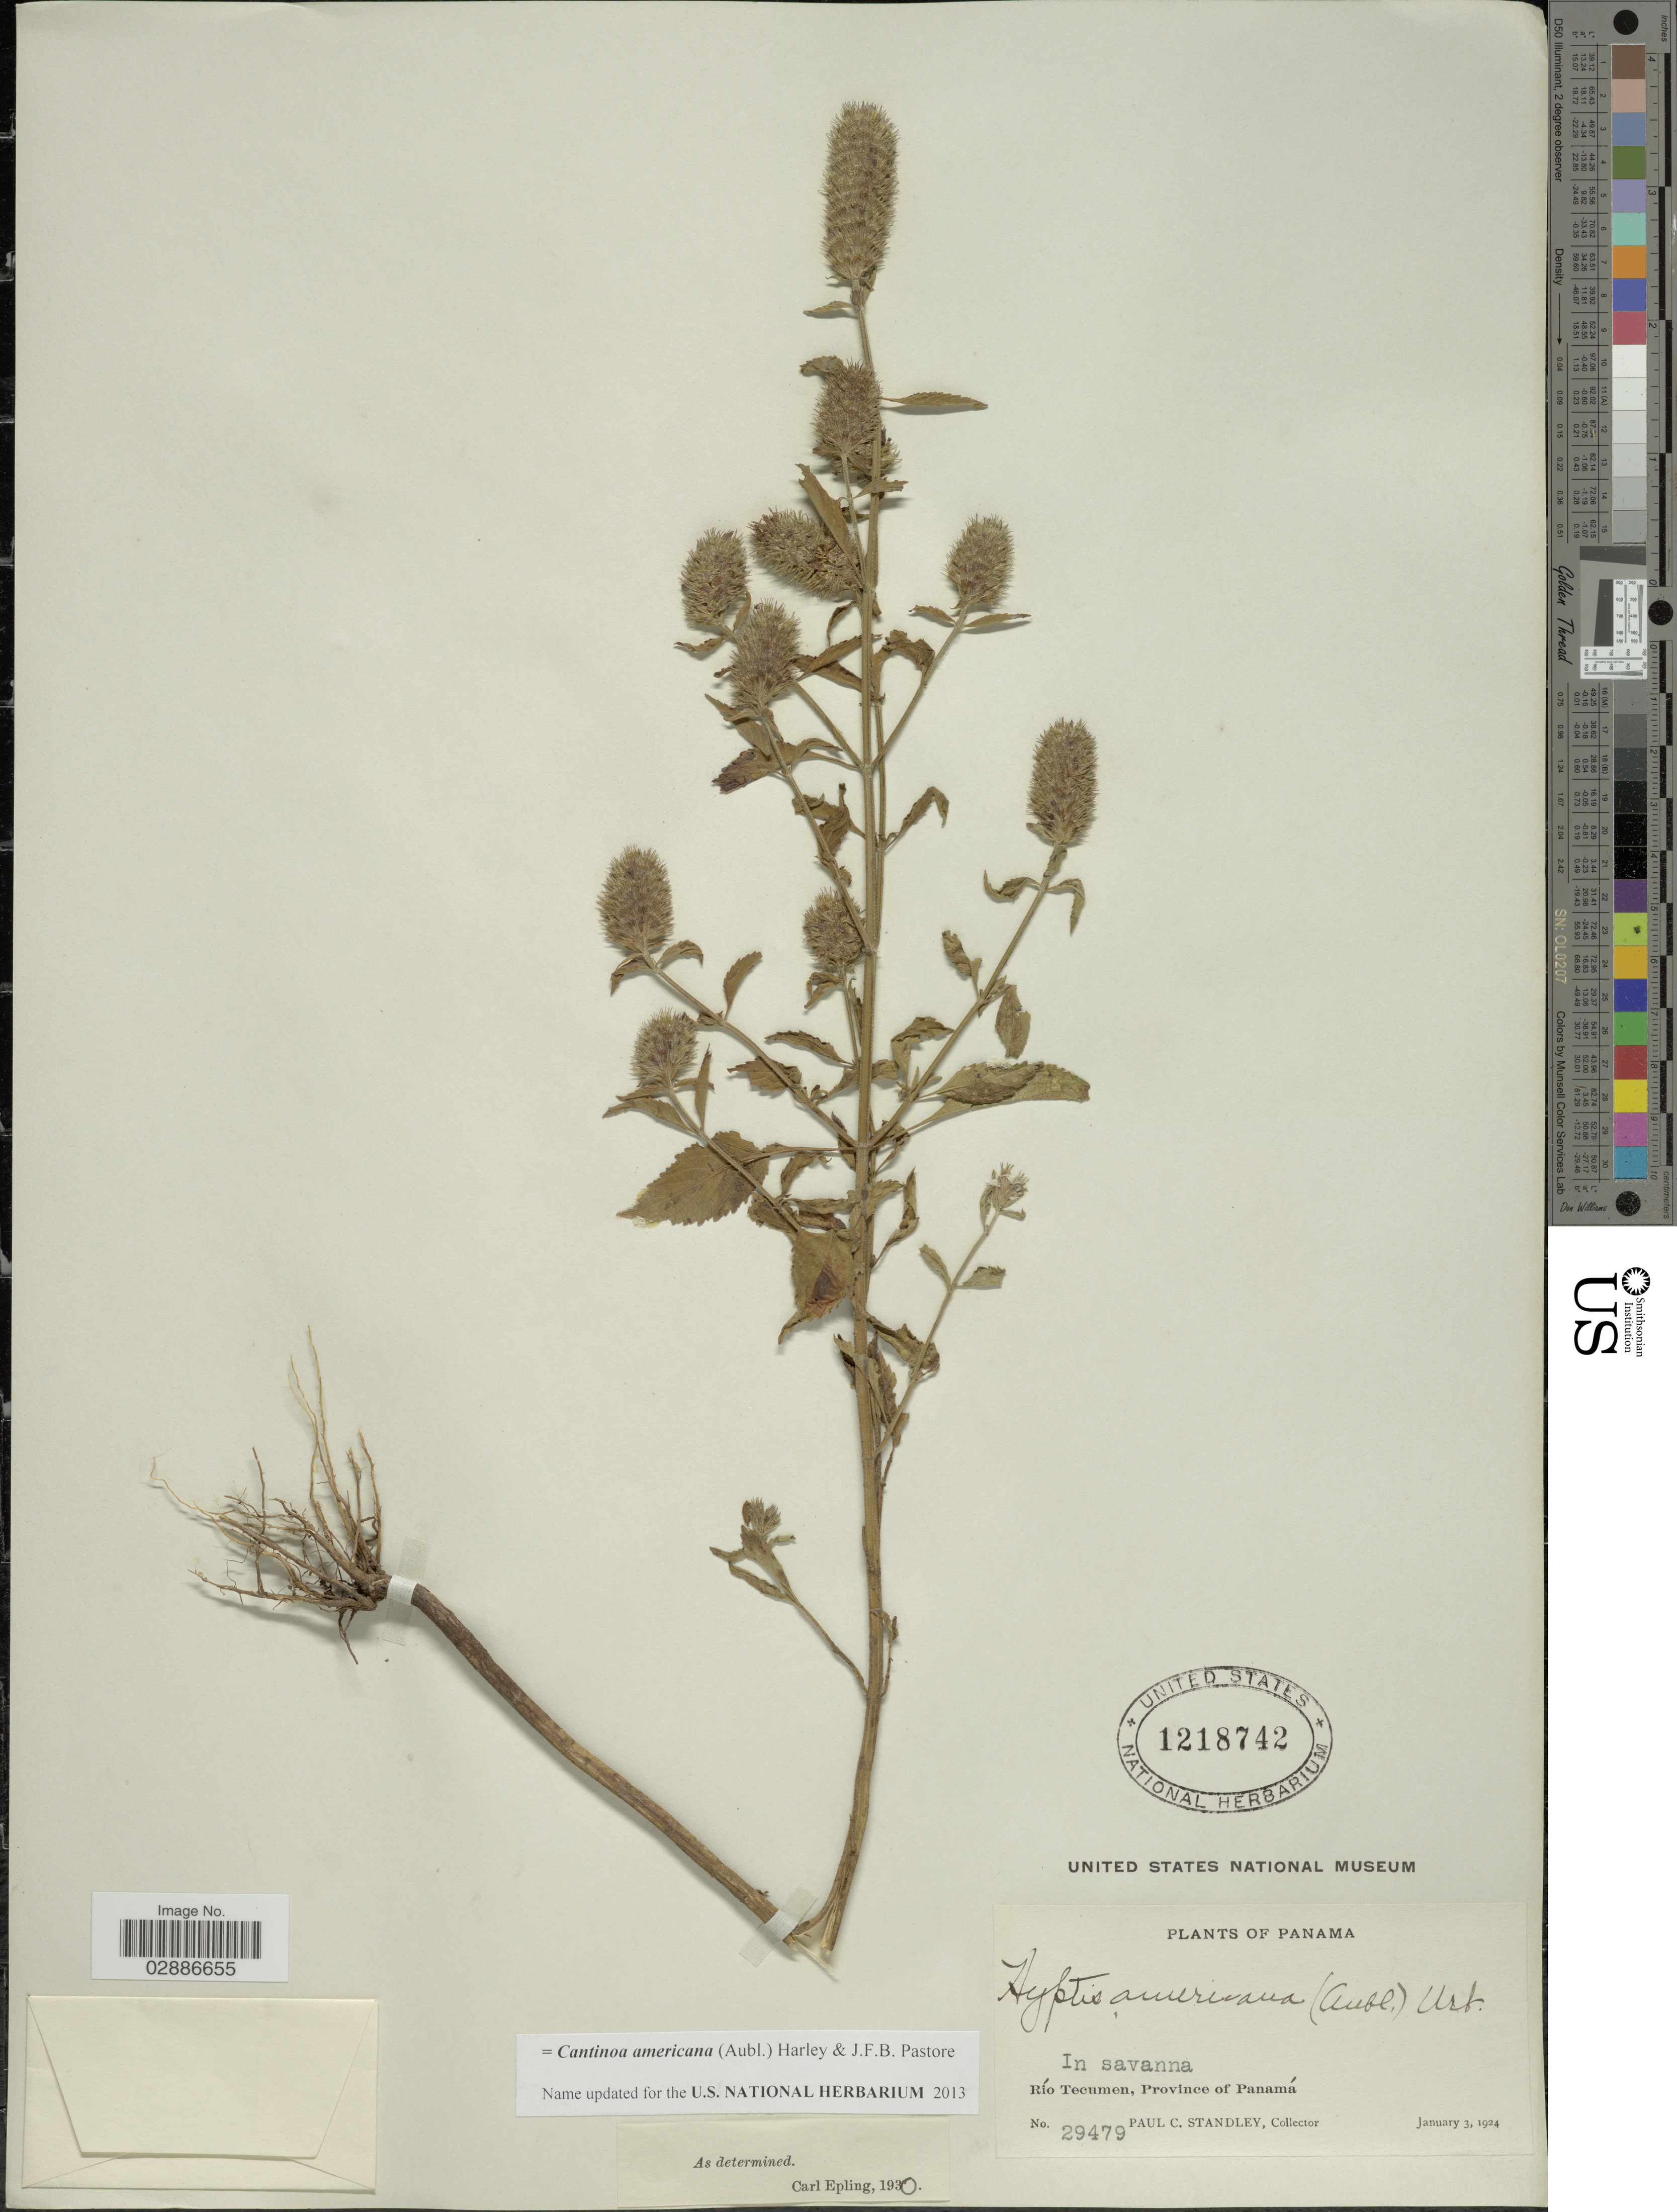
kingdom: Plantae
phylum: Tracheophyta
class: Magnoliopsida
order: Lamiales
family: Lamiaceae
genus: Cantinoa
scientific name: Cantinoa americana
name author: (Aubl.) Harley & J.F.B. Pastore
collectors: P. C. Standley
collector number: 29479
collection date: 1924-01-03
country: Panama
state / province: Panamá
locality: Río Tecumen.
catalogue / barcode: US 1218742